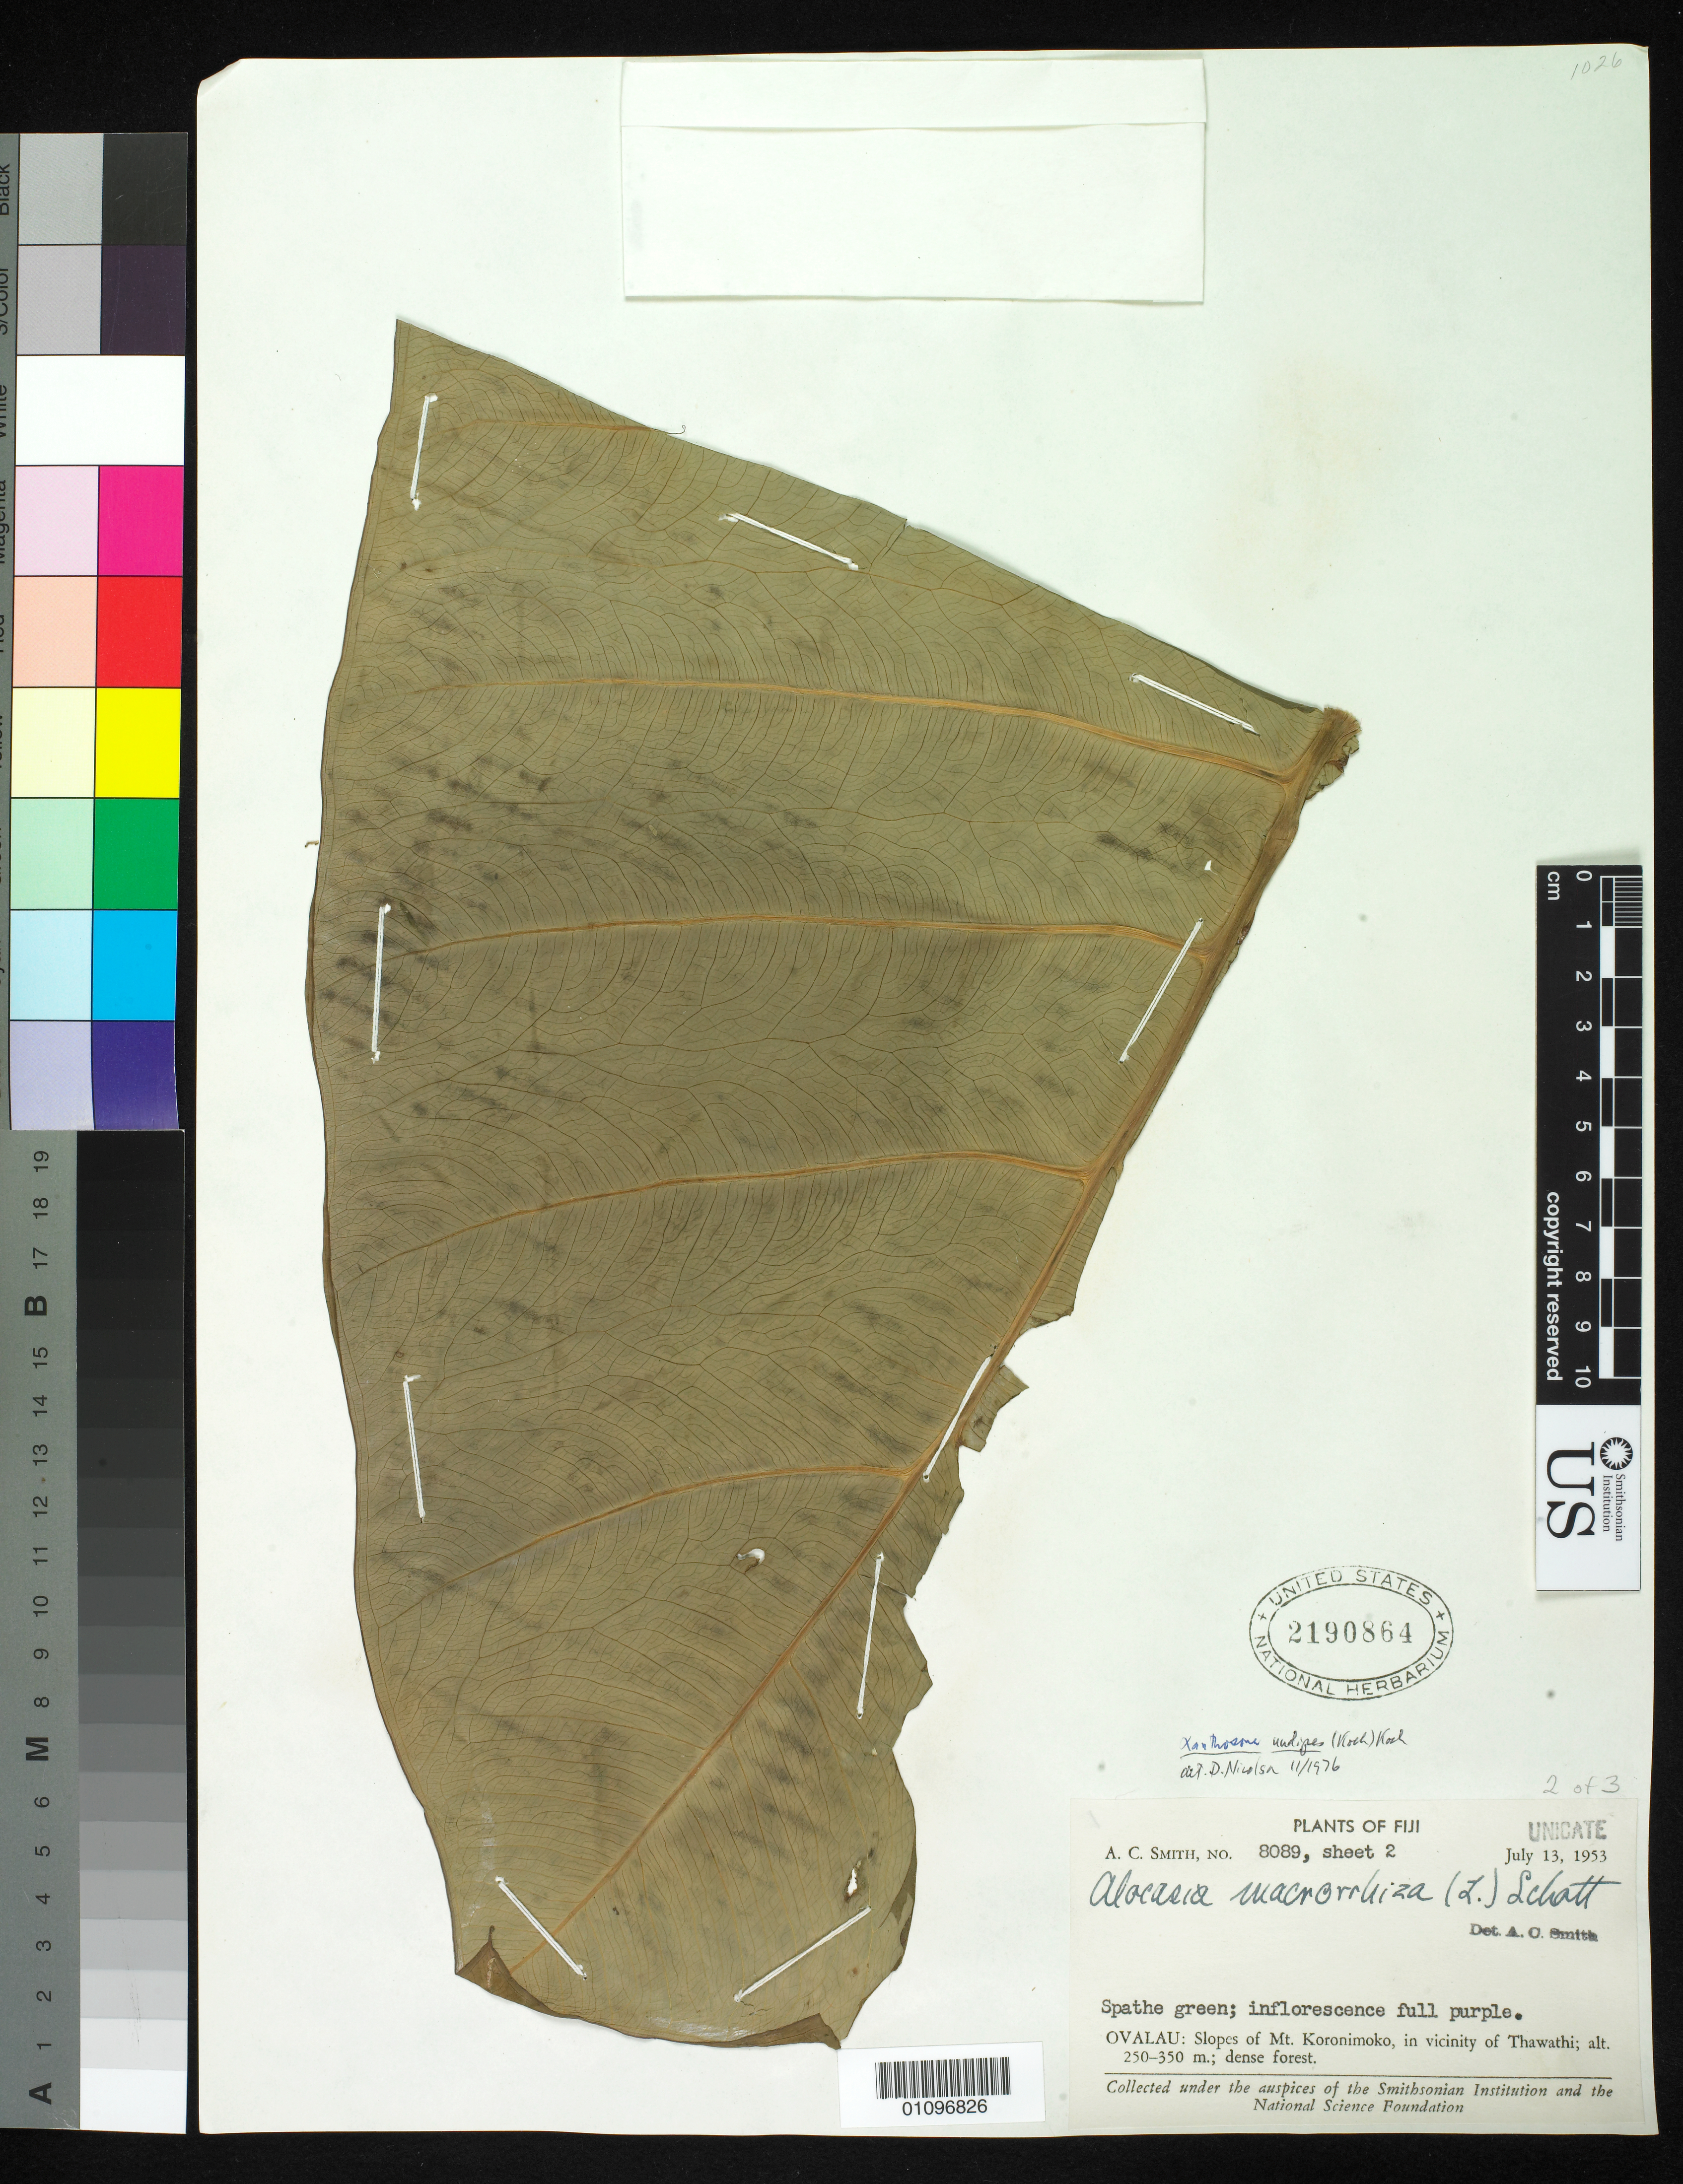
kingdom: Plantae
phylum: Tracheophyta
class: Liliopsida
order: Alismatales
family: Araceae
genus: Xanthosoma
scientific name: Xanthosoma undipes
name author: (K. Koch & C.D. Bouché) K. Koch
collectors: A. C. Smith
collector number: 8089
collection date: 1953-07-13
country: Fiji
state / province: Ovalau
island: Ovalau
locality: Slopes of Mt. Koronimoko, in vicinity of Thawathi.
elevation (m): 250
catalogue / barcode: US 2190864